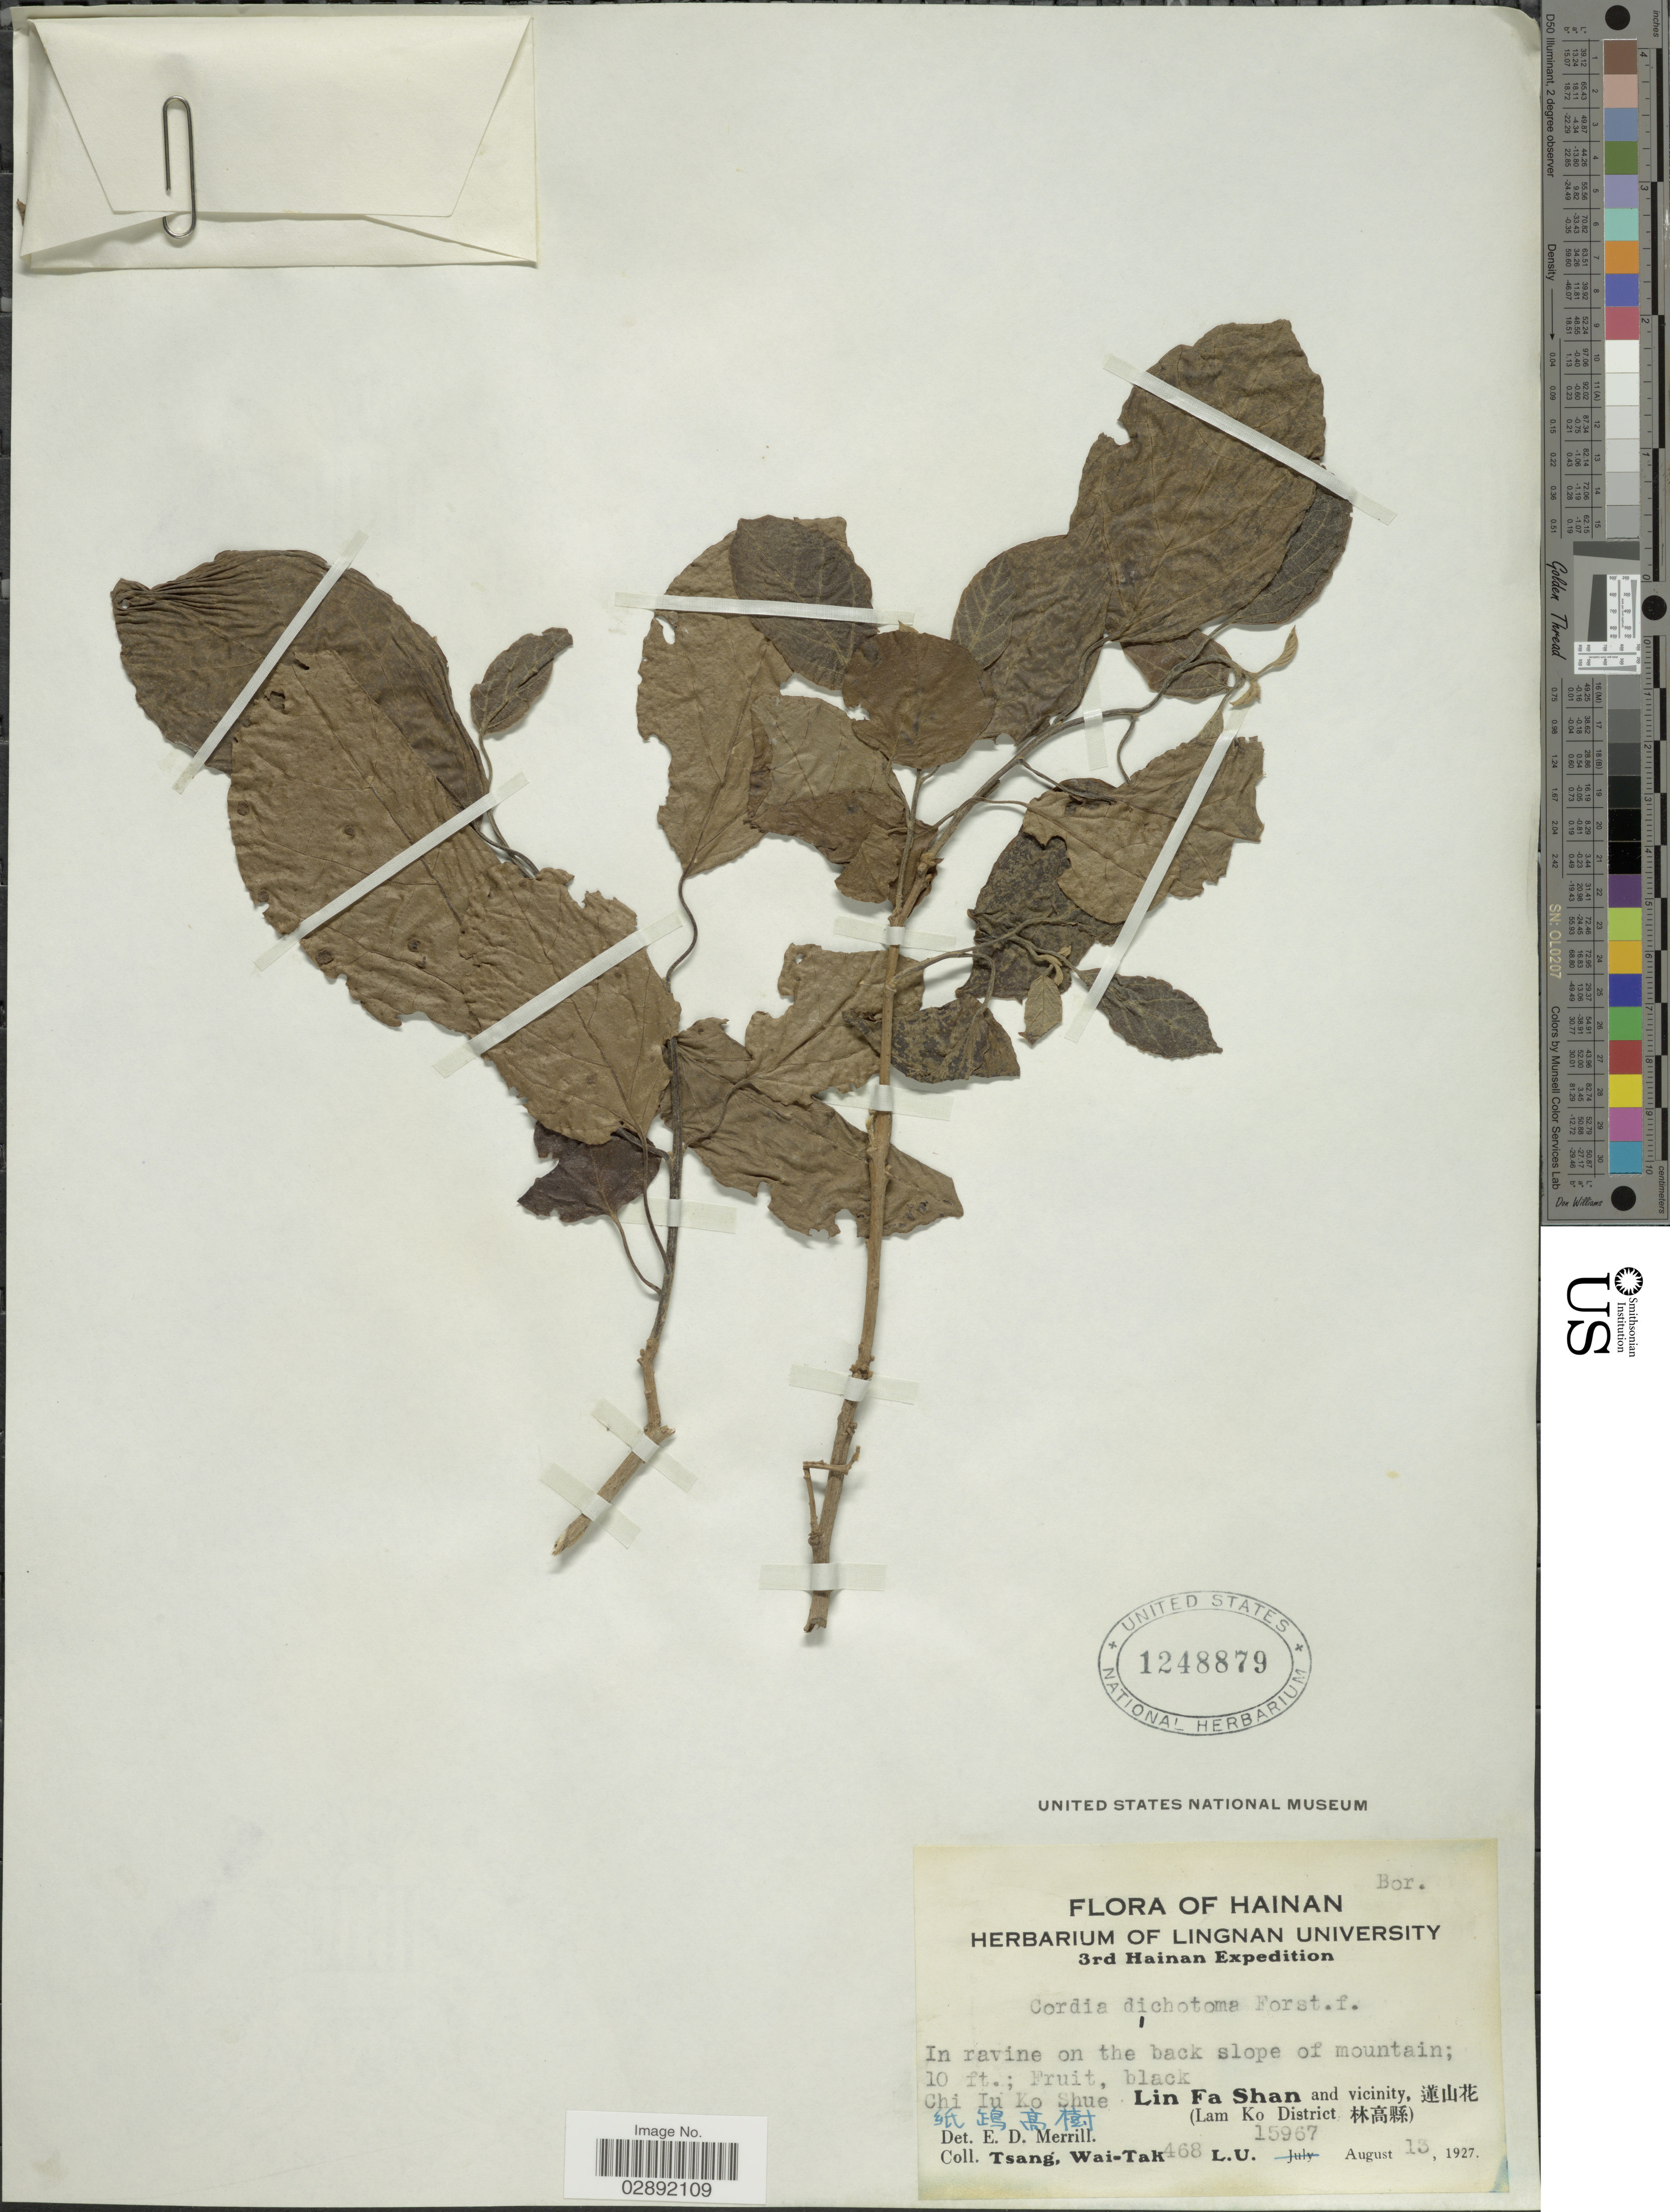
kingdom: Plantae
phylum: Tracheophyta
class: Magnoliopsida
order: Boraginales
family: Cordiaceae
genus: Cordia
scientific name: Cordia dichotoma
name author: G. Forst.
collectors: W. T. Tsang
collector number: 468 L.U. 15967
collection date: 1927-08-13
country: China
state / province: Hainan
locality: Chi Iu Ko Shue. Lin Fa Shan and vicinity, (Lam Ko District)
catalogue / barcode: US 1248879